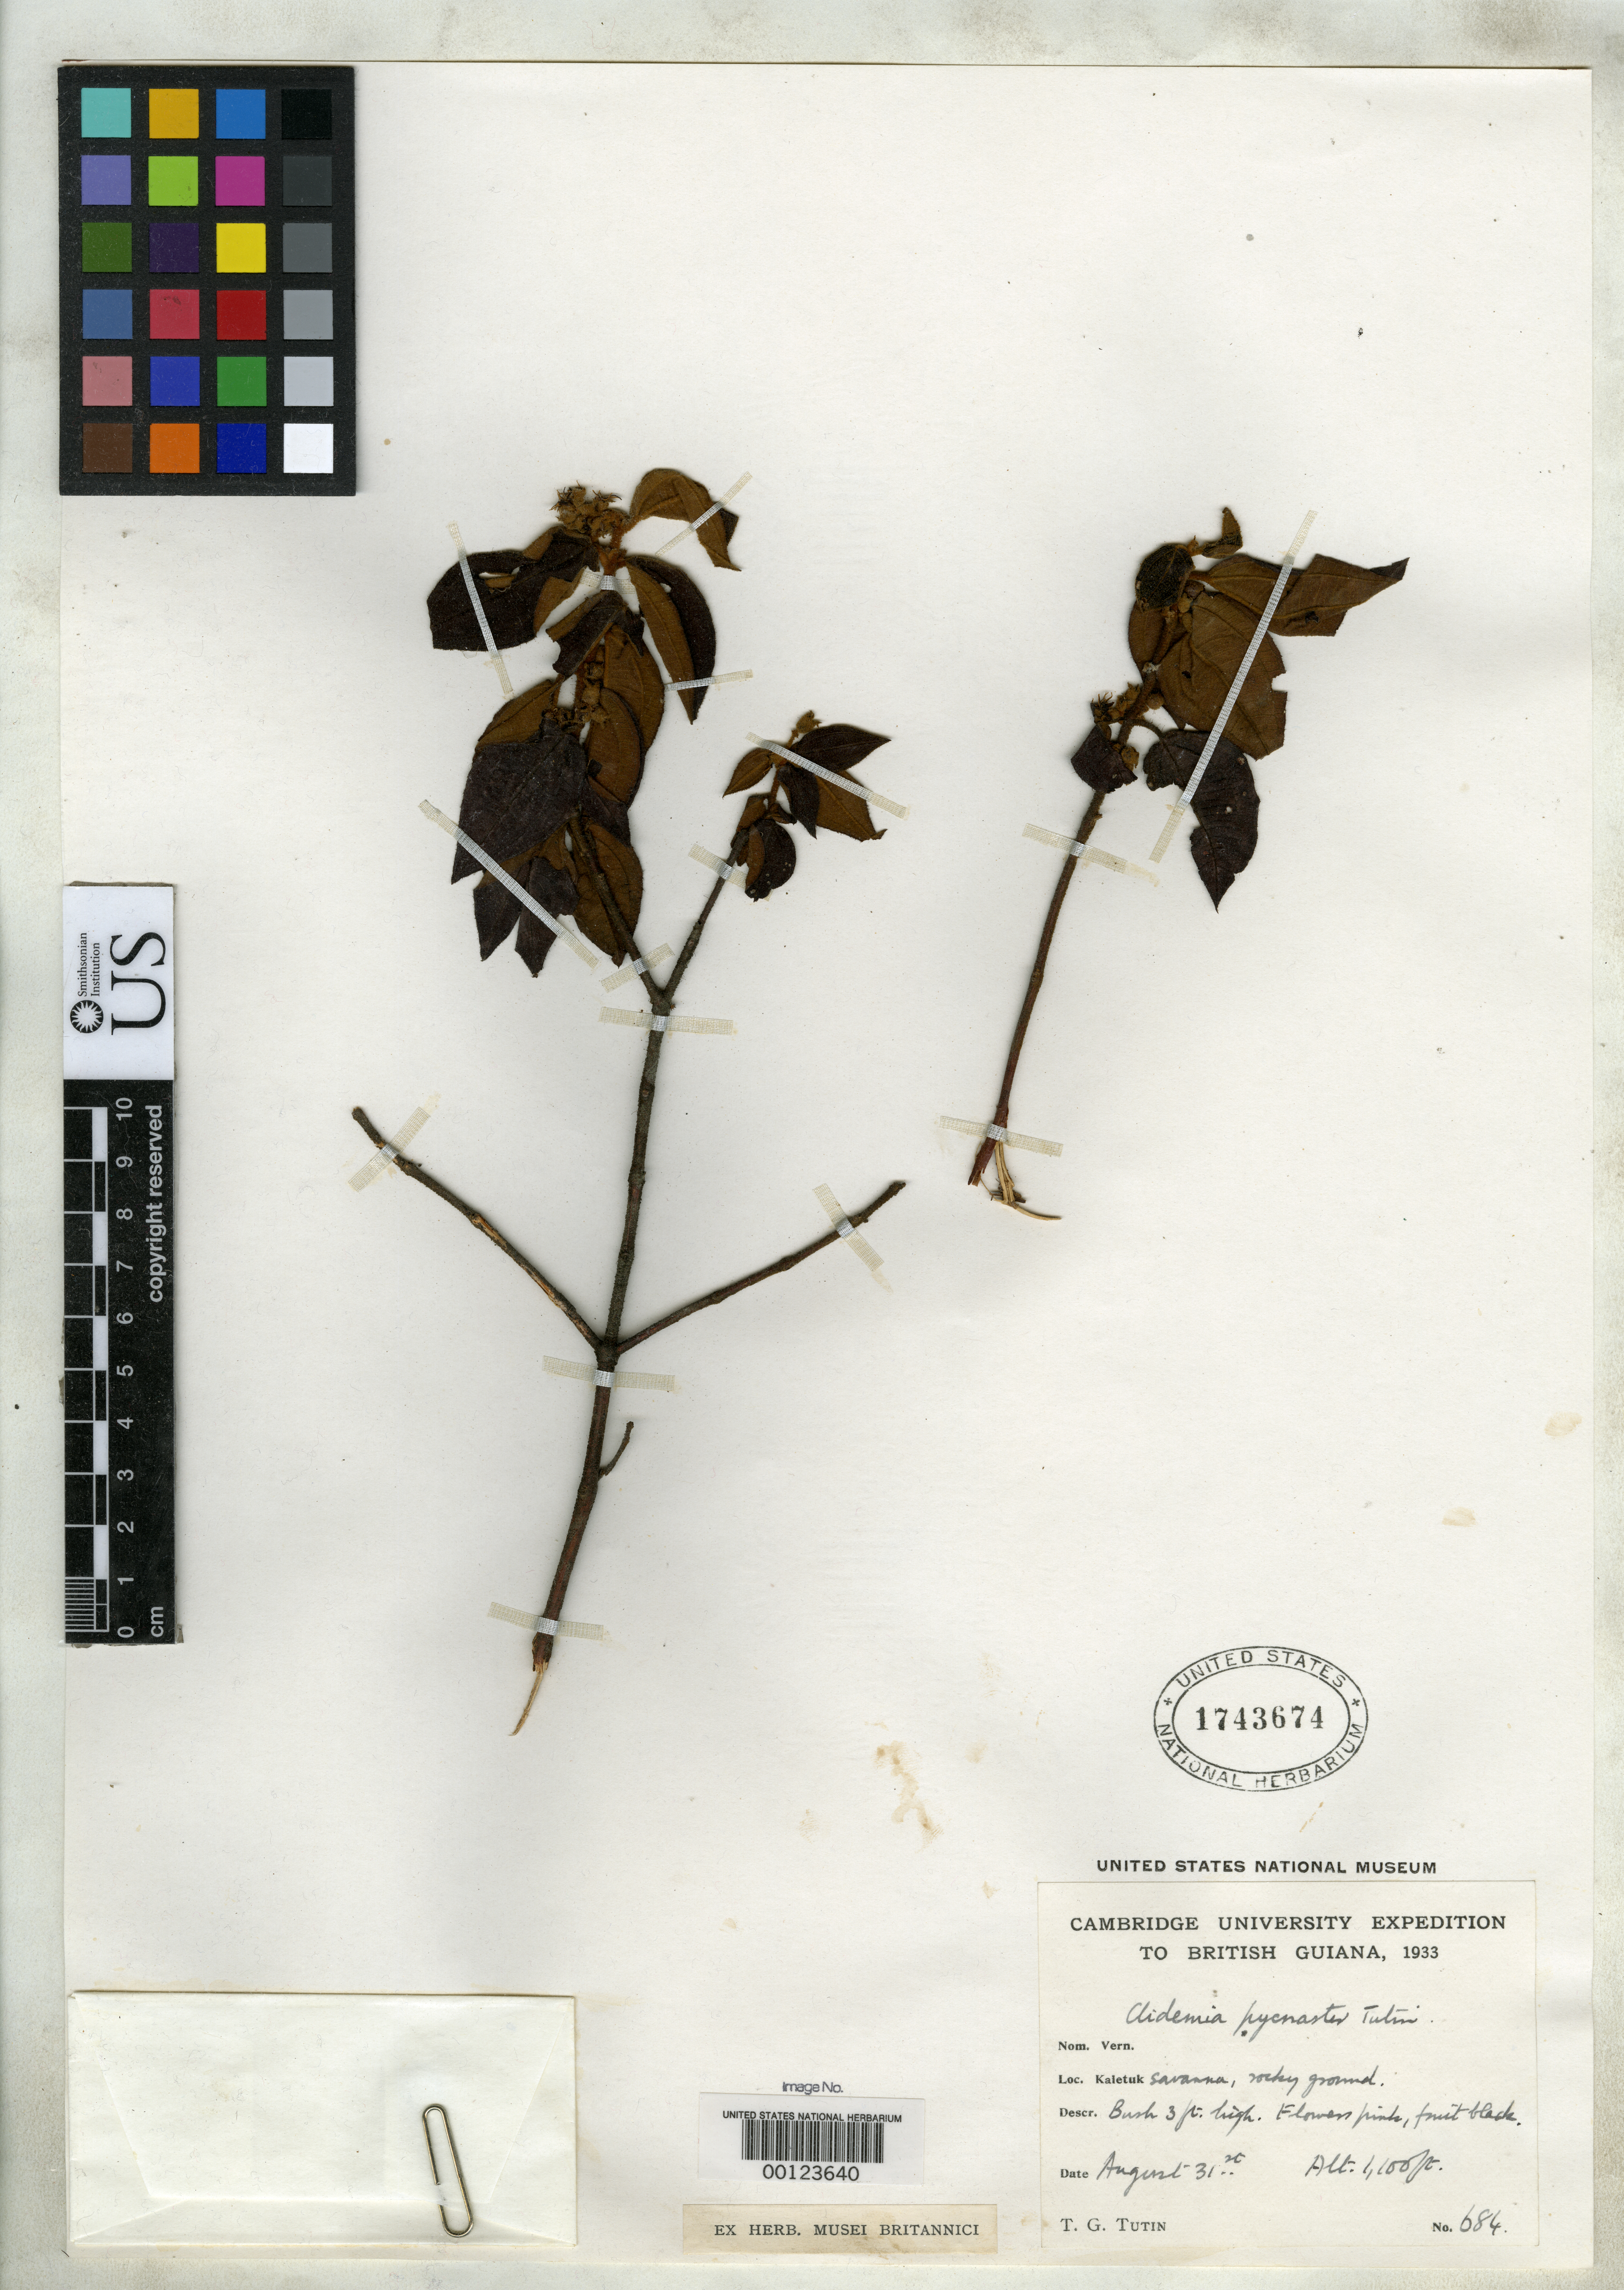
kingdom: Plantae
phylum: Tracheophyta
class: Magnoliopsida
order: Myrtales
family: Melastomataceae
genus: Clidemia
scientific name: Clidemia pycnaster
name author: Tutin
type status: Isotype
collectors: T. G. Tutin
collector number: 684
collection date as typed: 31 Aug 1933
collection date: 1933-08-31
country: Guyana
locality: Kaietuk savanna, Potaro River.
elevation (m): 335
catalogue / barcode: US 1743674